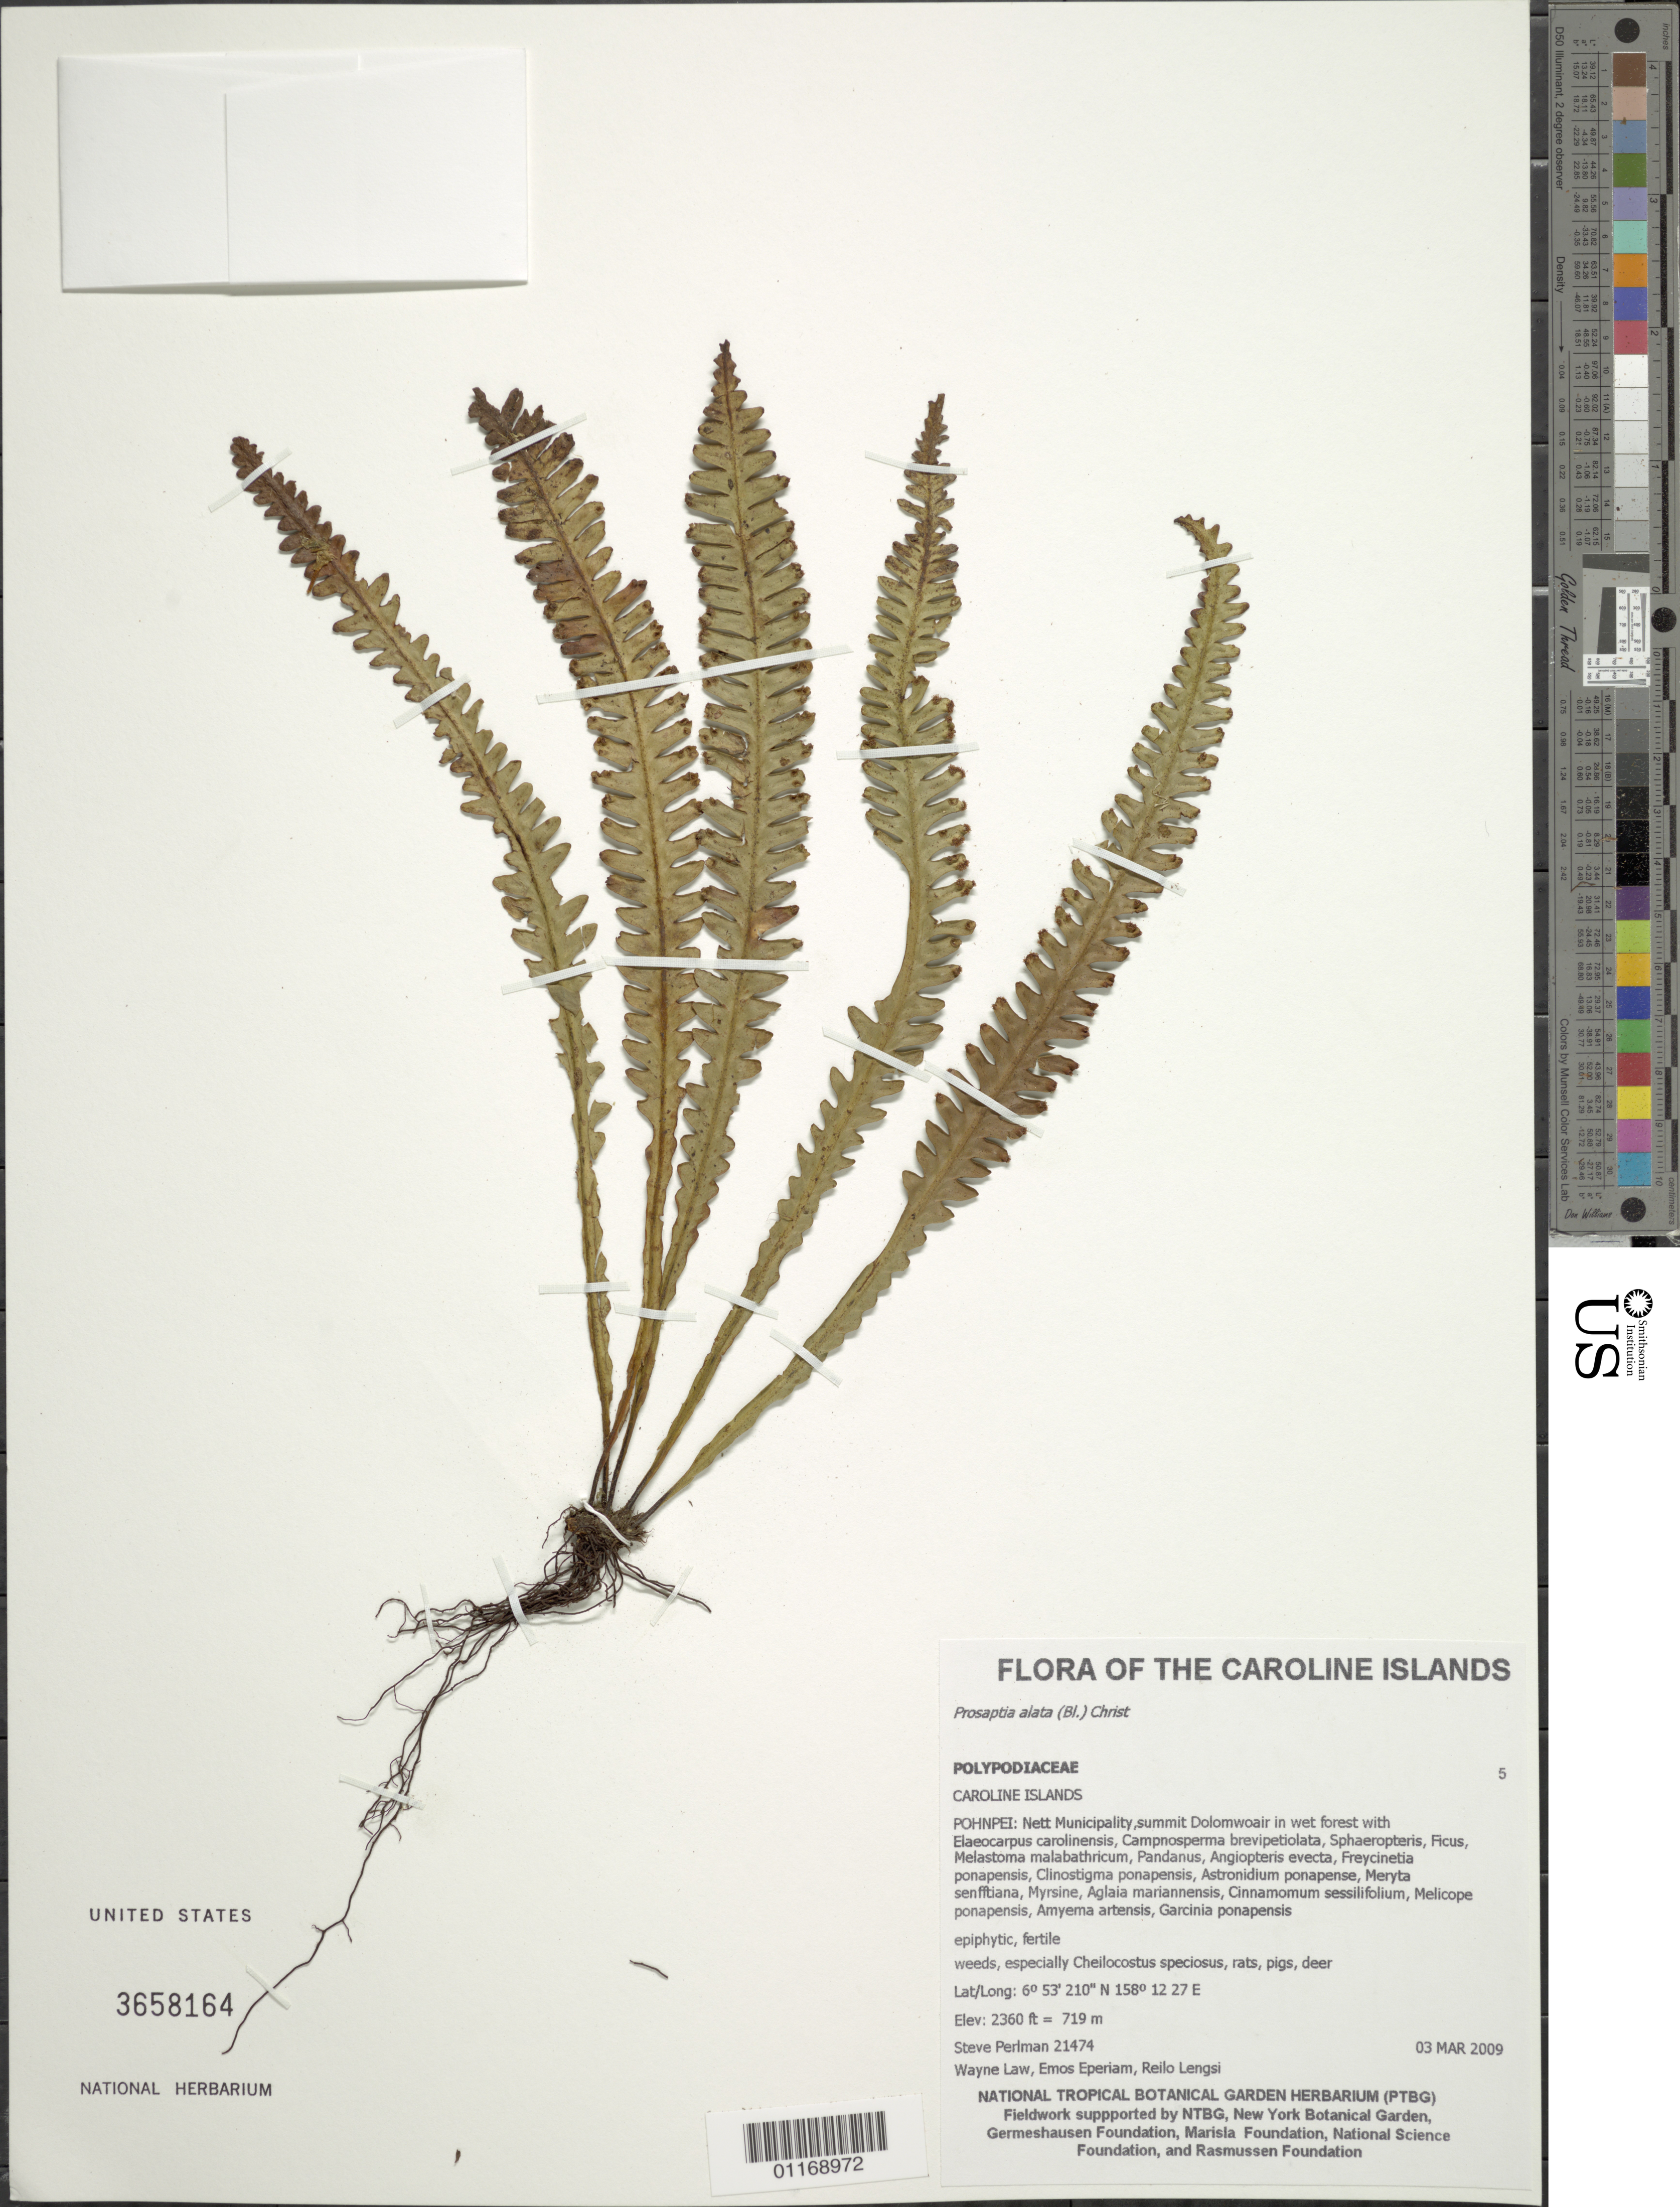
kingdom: Plantae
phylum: Tracheophyta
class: Polypodiopsida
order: Polypodiales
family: Polypodiaceae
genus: Prosaptia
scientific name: Prosaptia alata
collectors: S. P. Perlman, P. Eperiam, W. Law & R. Lengsi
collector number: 21474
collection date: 2009-03-03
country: Micronesia, Federated States of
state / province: Pohnpei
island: Pohnpei [Ponape]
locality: Nett Municipality, summit Dolomwoair.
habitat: Wet forest.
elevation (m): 719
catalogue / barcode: US 3658164